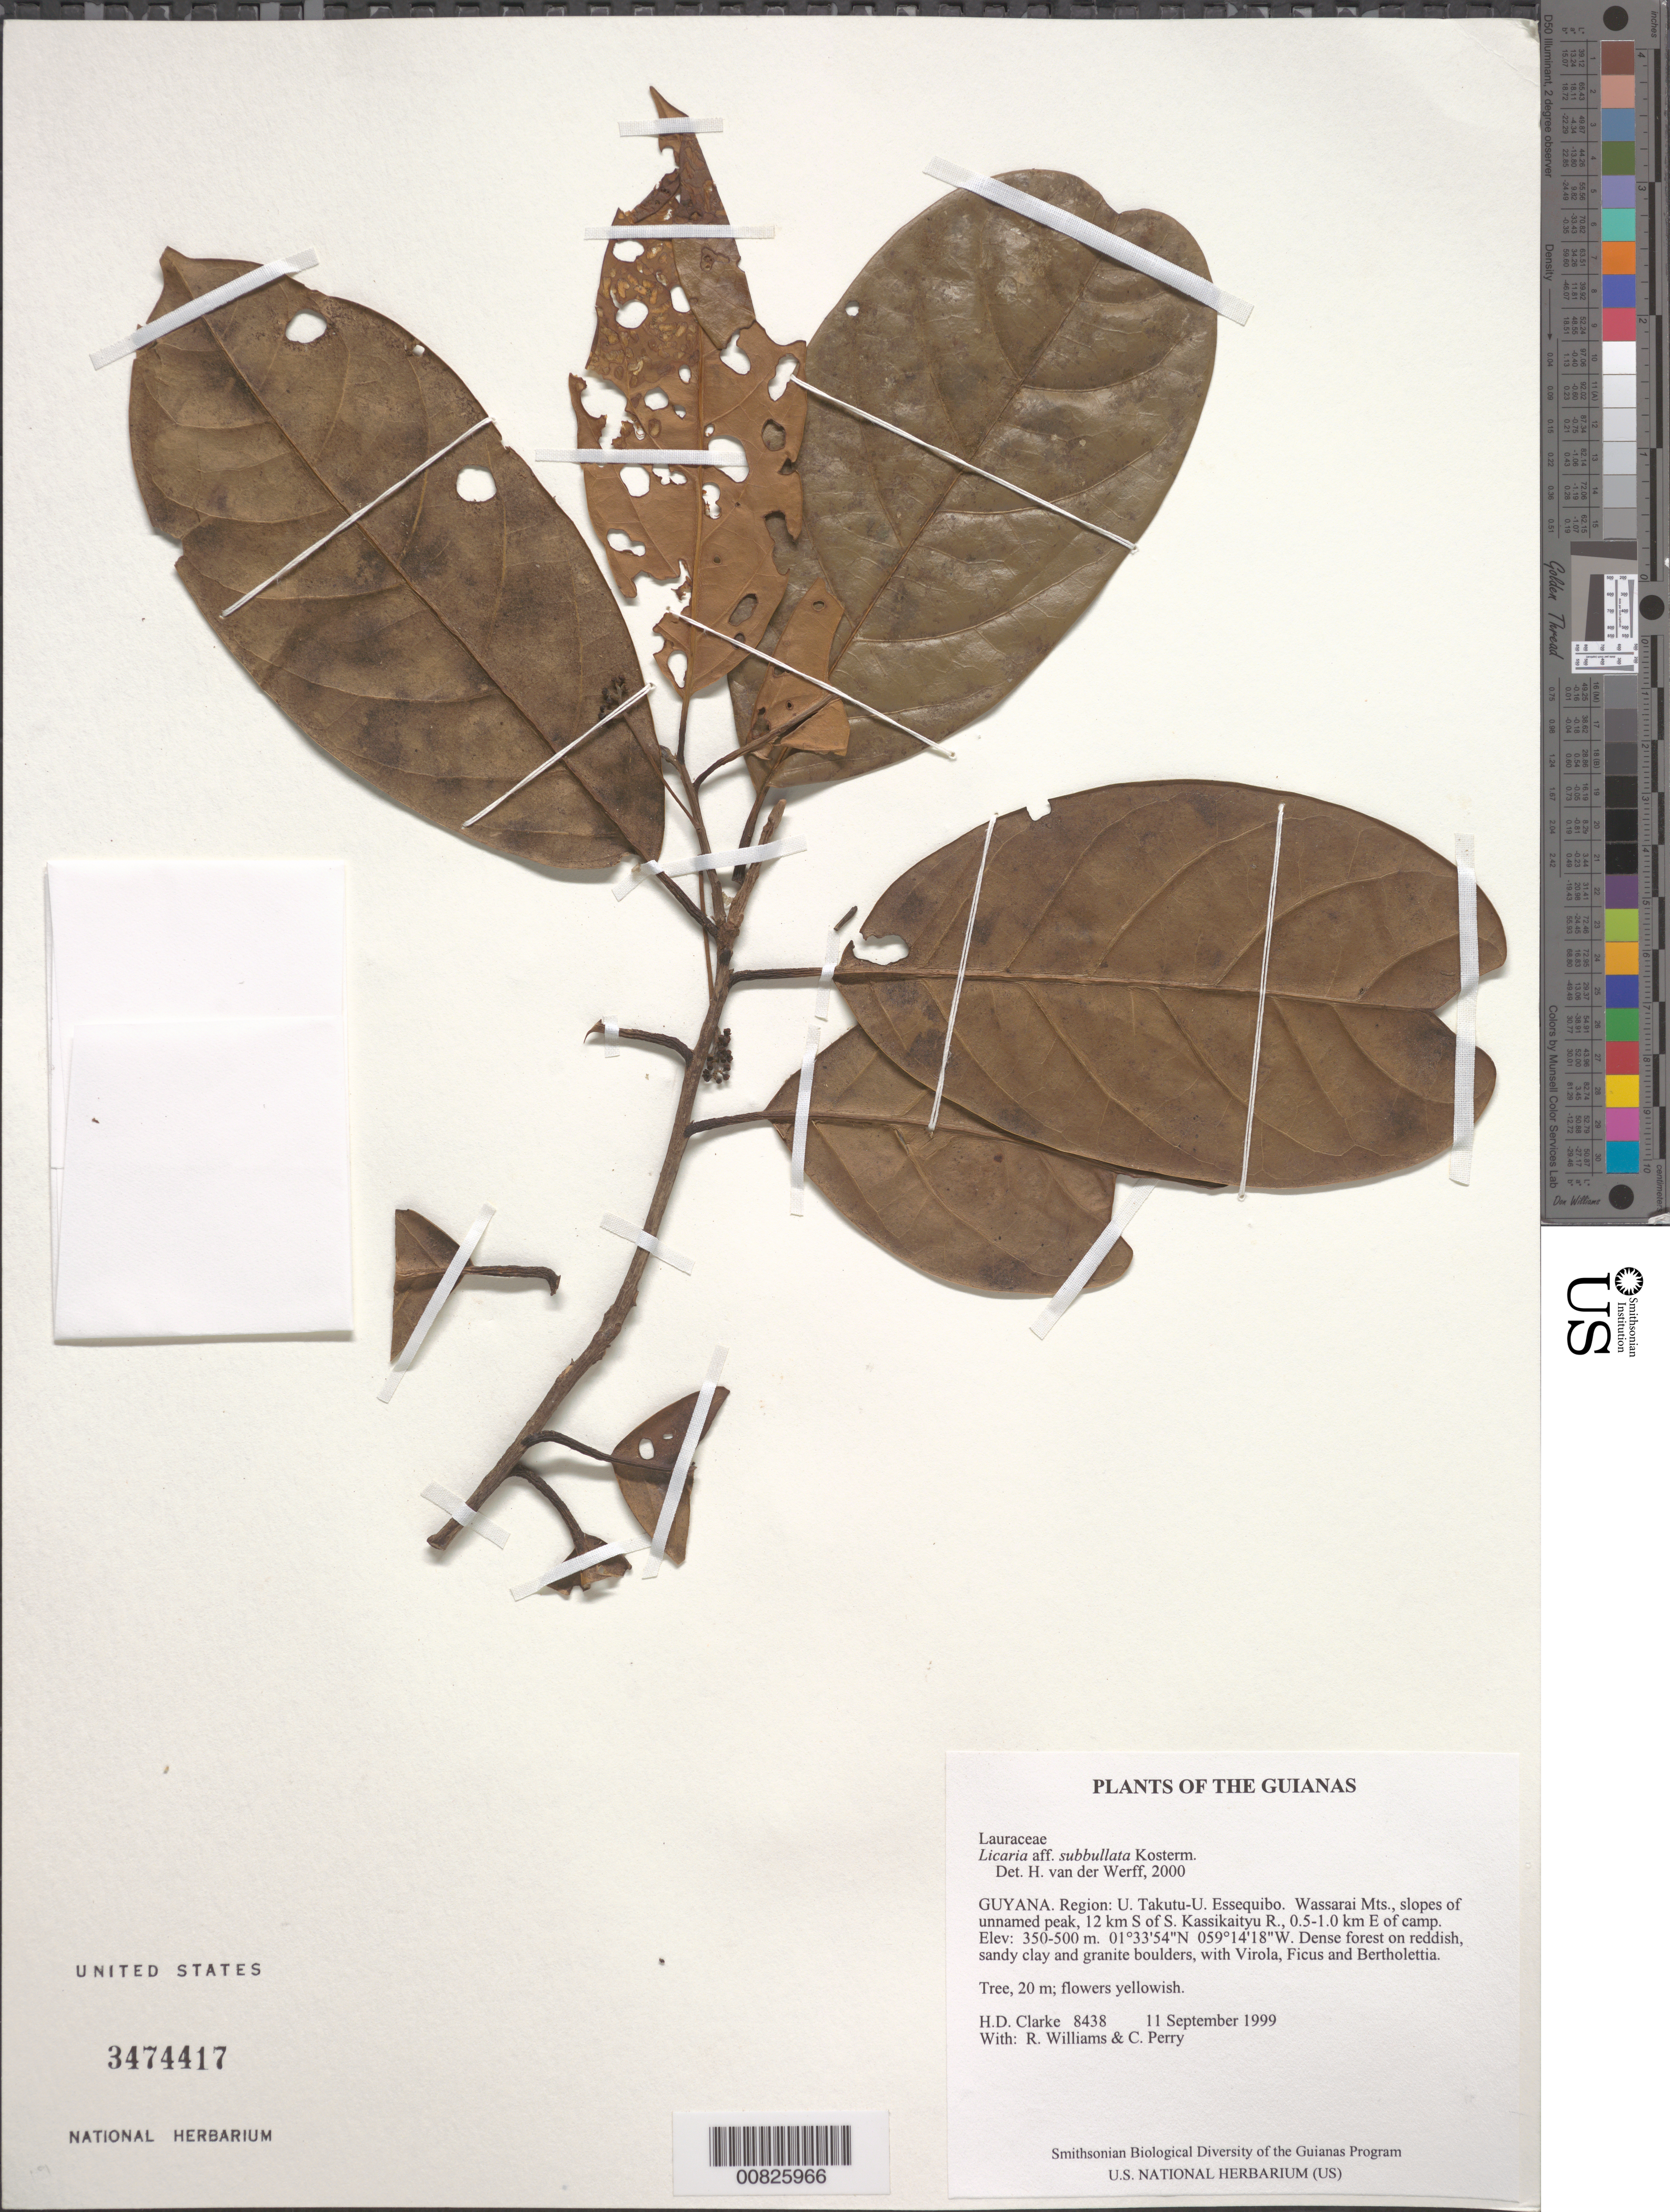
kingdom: Plantae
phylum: Tracheophyta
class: Magnoliopsida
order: Laurales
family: Lauraceae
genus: Licaria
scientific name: Licaria subbullata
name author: Kosterm.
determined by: van der Werff, H., (MO), Missouri Botanical Garden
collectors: H. D. Clarke, R. Williams & C. Perry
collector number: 8438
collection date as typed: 11 September 1999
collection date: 1999-09-11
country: Guyana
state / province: U. Takutu-U. Essequibo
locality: Wassarai Mts., slopes of unnamed peak, 12 km S of S. Kassikaityu R., 0.5-1.0 km E of camp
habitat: Dense forest on reddish, sandy clay and granite boulders, with Virola, Ficus and Bertholettia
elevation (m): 350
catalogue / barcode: US 3474417